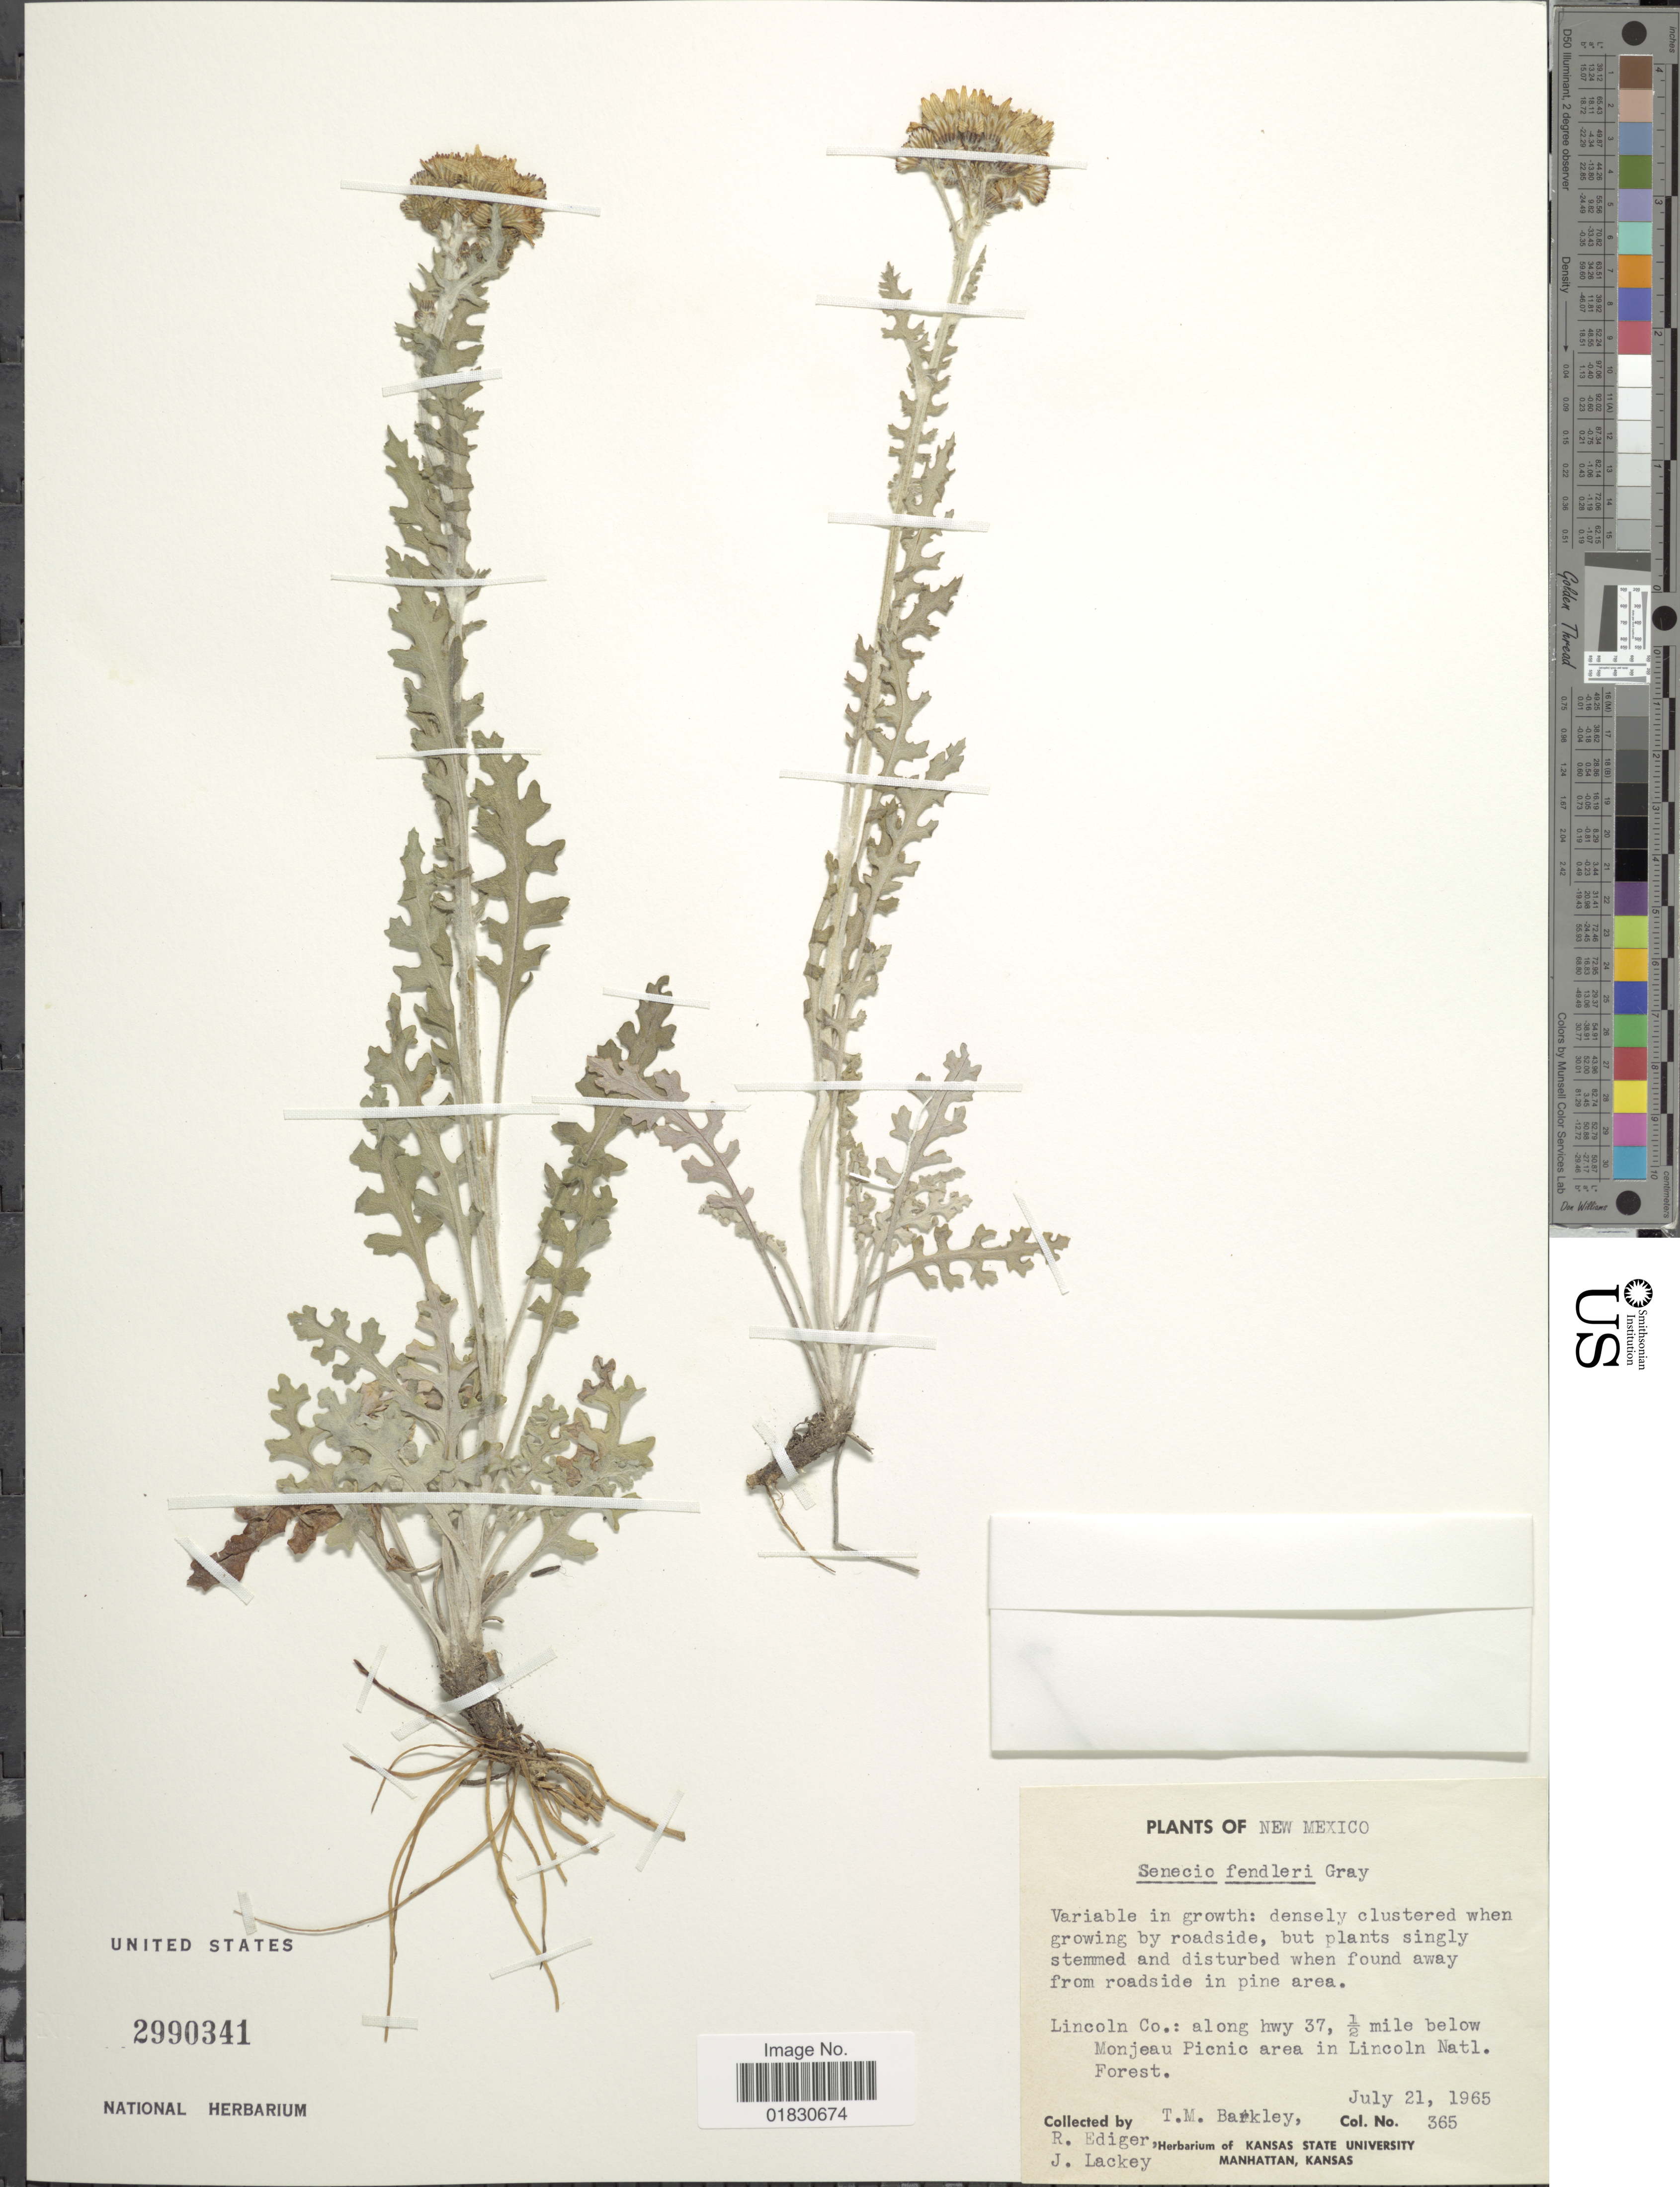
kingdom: Plantae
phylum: Tracheophyta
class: Magnoliopsida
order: Asterales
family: Asteraceae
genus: Packera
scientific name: Packera fendleri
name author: (A. Gray) W.A. Weber & Á. Löve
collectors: T. M. Barkley, R. I. Ediger & J. Lackey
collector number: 365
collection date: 1965-07-21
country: United States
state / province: New Mexico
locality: Lincoln Co.: along hwy 37, ½ mile below Monjeau Picnic area in Lincoln Natl. Forest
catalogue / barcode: US 2990341